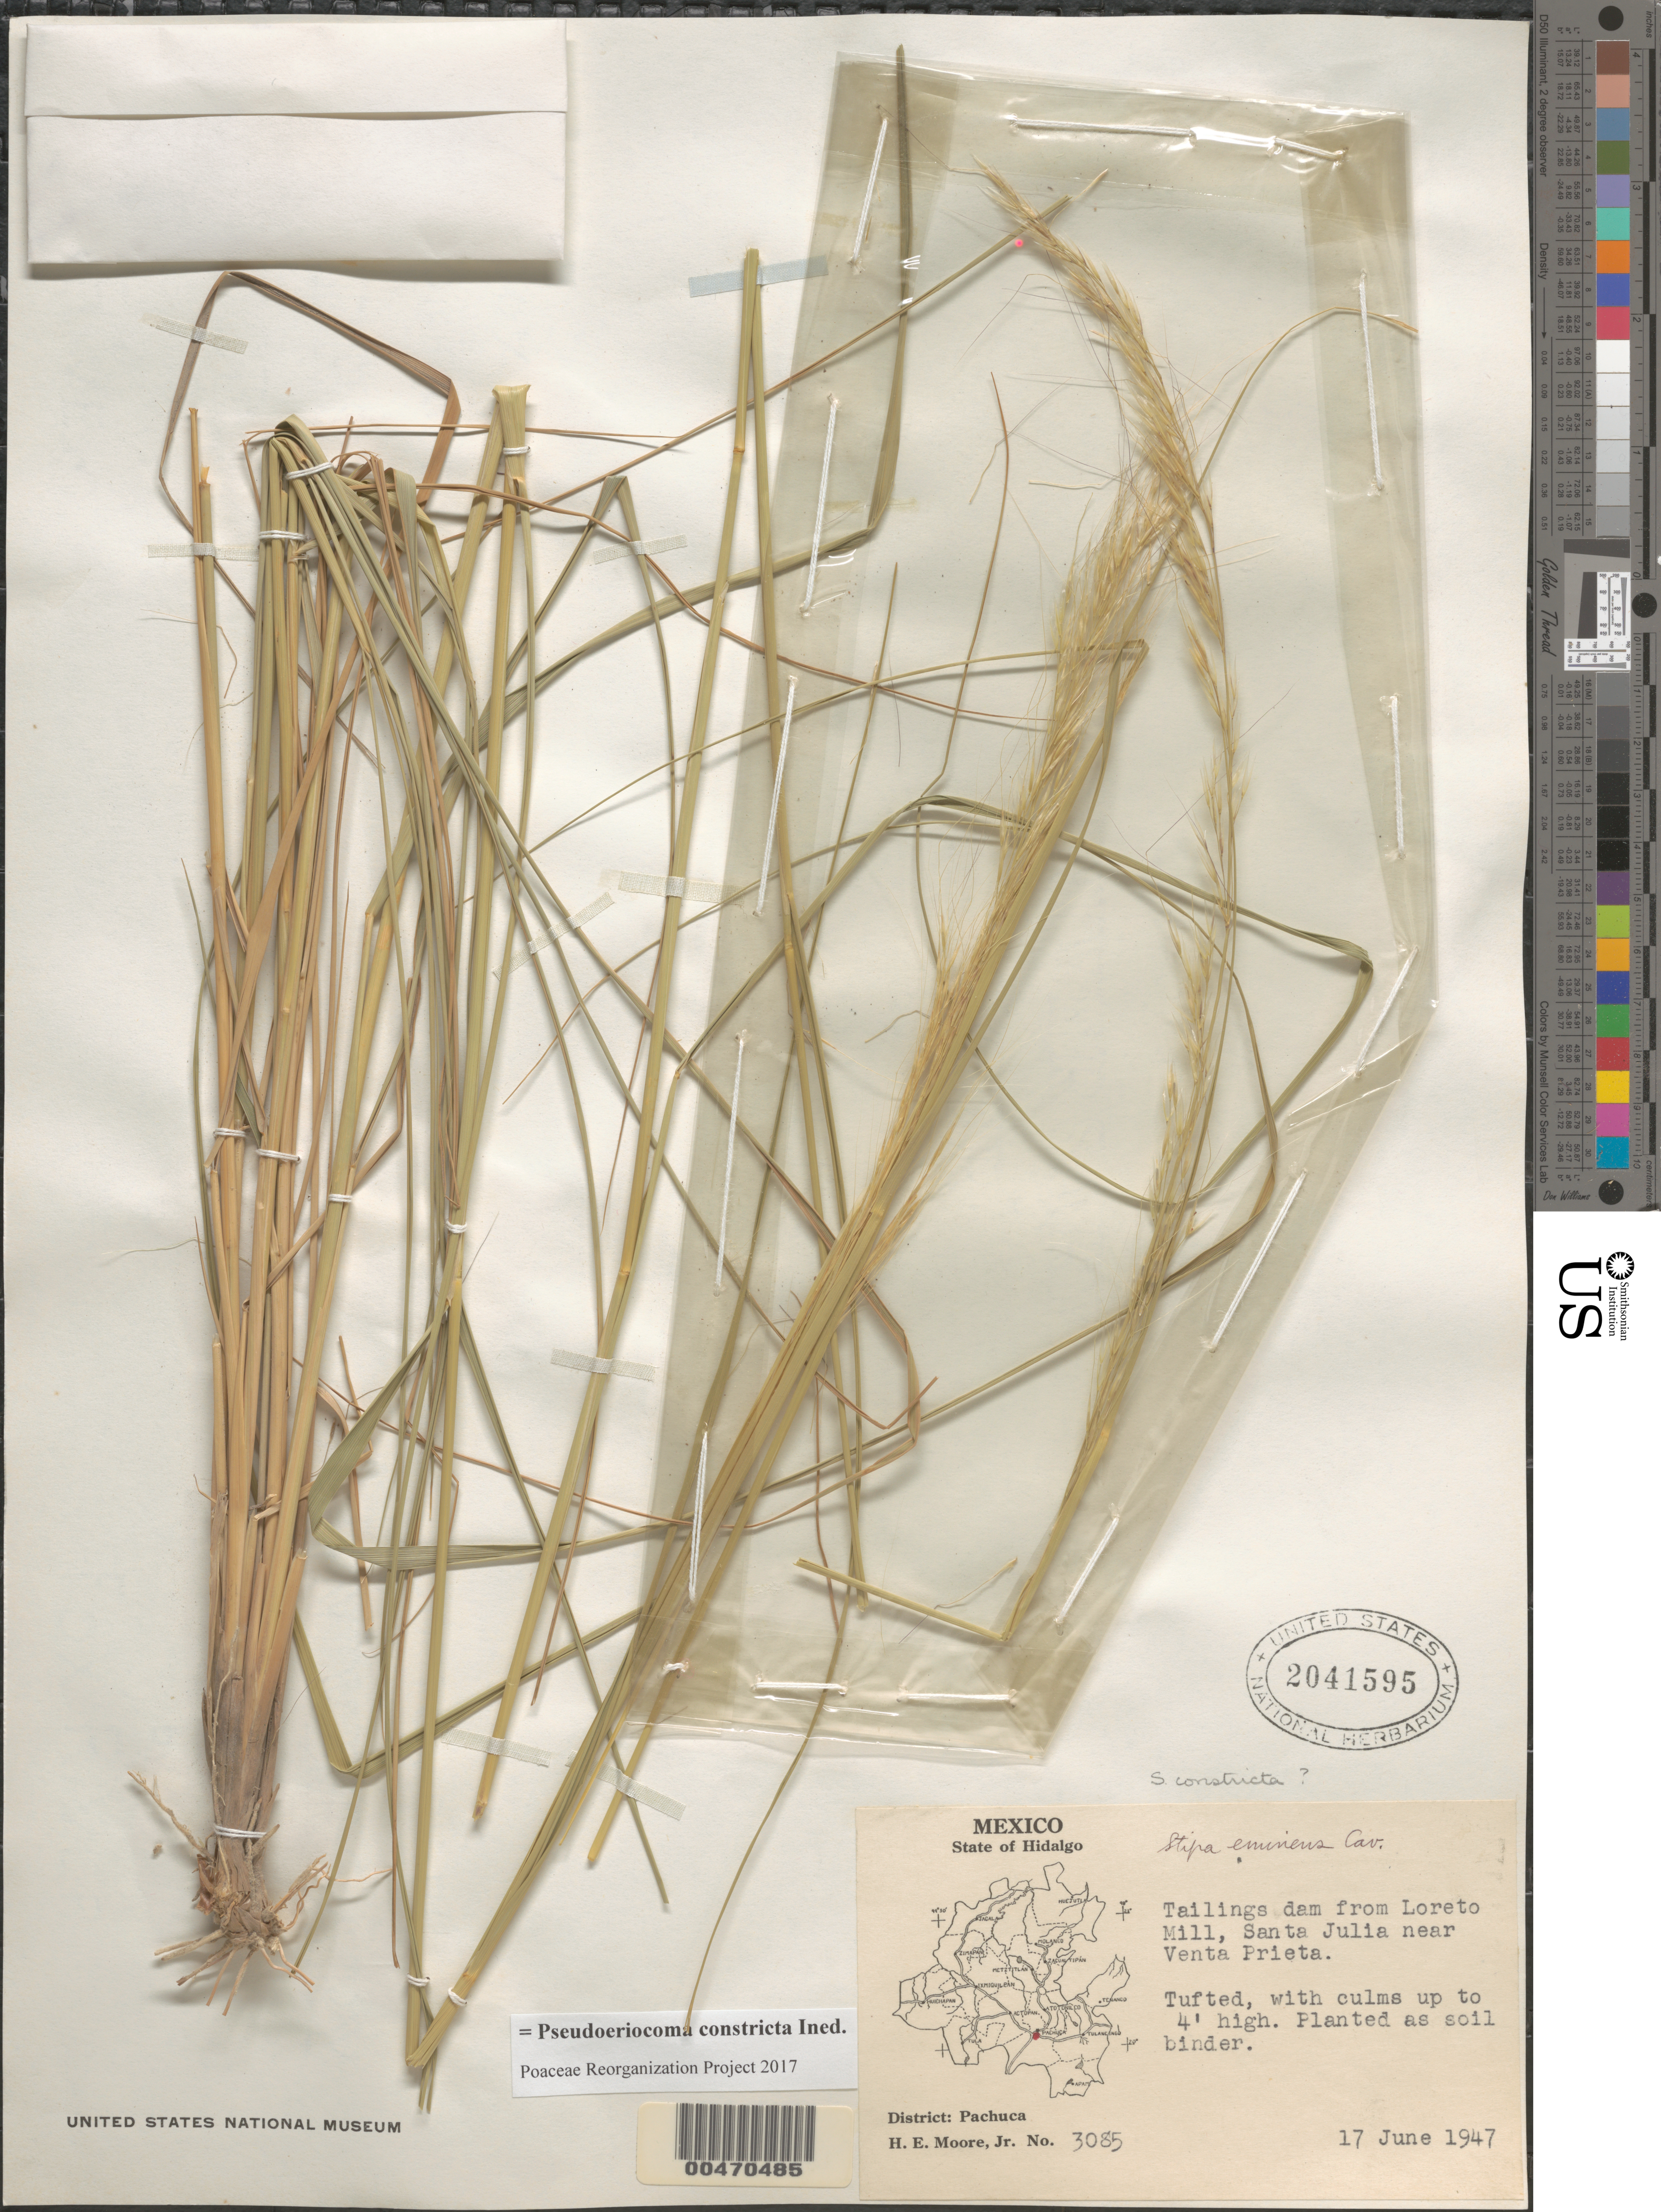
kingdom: Plantae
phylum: Tracheophyta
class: Liliopsida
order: Poales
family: Poaceae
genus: Pseudoeriocoma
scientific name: Pseudoeriocoma constricta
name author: (Kunth) Romasch.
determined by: Poaceae Reorganization Project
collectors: H. E. Moore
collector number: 3085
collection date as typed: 17 Jun 1947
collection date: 1947-06-17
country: Mexico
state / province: Hidalgo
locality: Dist of Pachuca, Santa Julia near Venta Prieta, tailings dam from Loreto Mill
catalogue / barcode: US 2041595